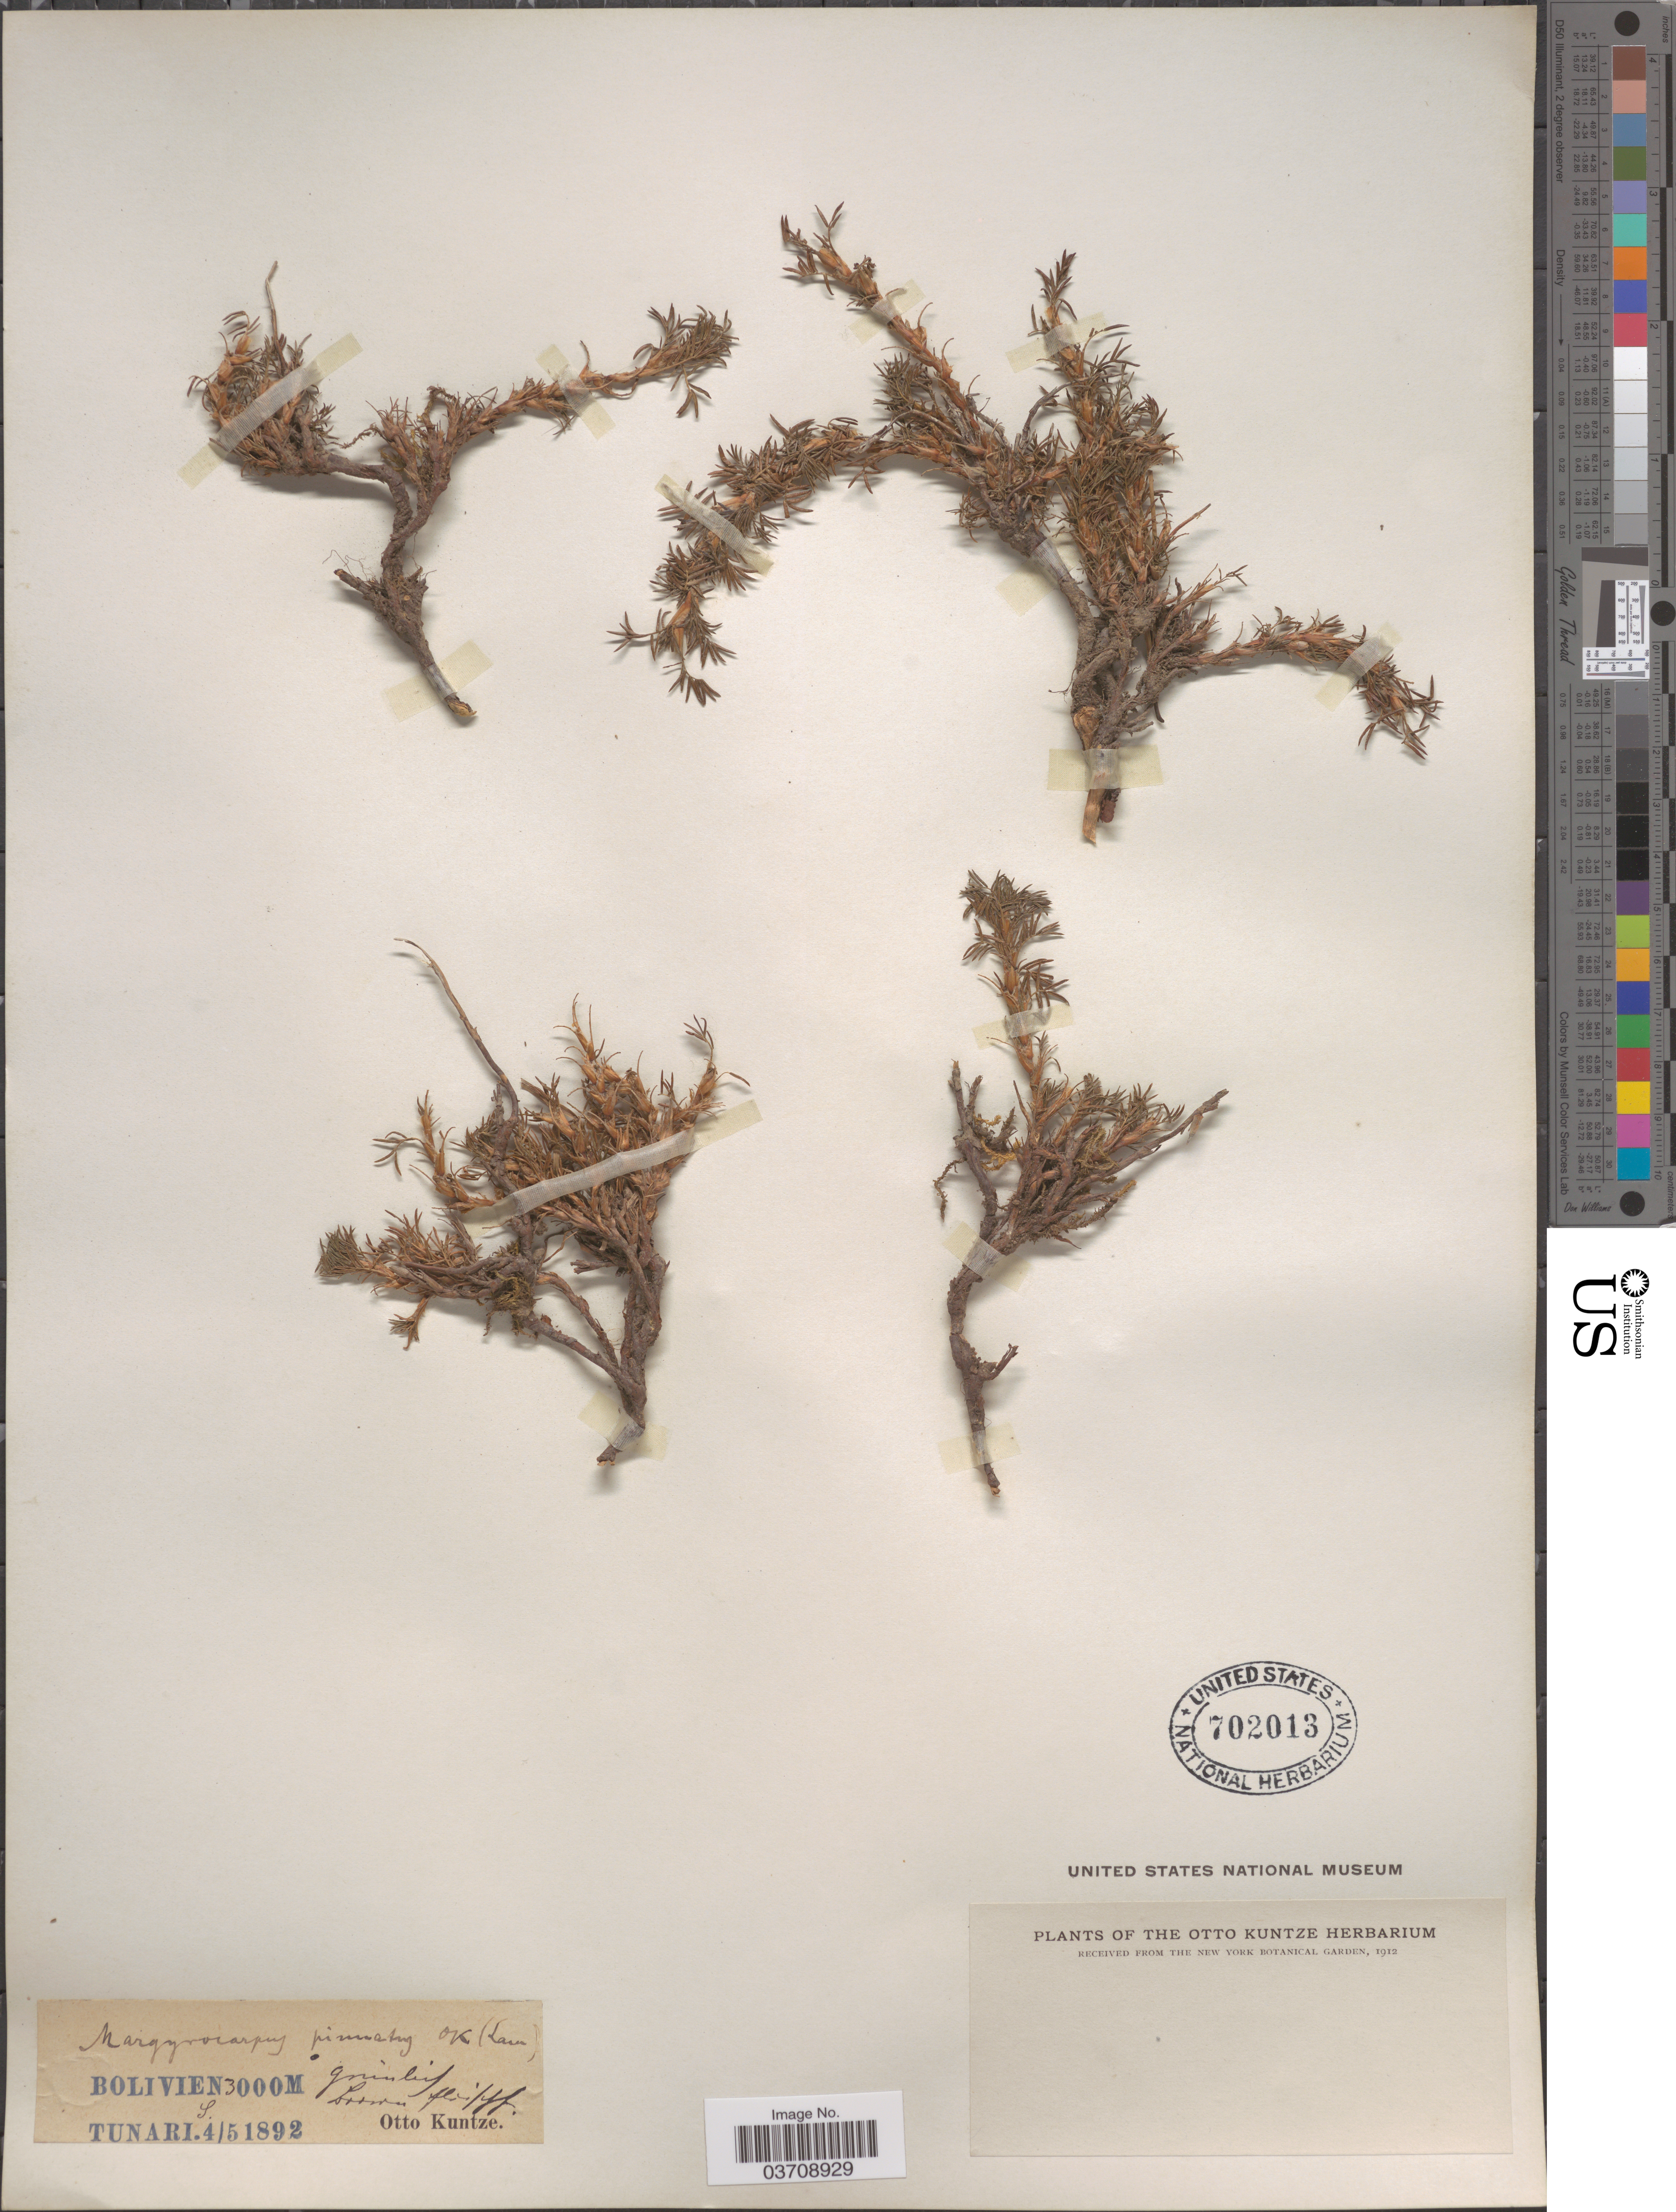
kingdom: Plantae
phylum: Tracheophyta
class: Magnoliopsida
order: Rosales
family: Rosaceae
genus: Margyricarpus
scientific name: Margyricarpus pinnatus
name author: (Lam.) Kuntze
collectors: C.E.O. Kuntze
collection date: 1892-05-04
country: Bolivia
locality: Tunari.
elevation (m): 3000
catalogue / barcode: US 702013